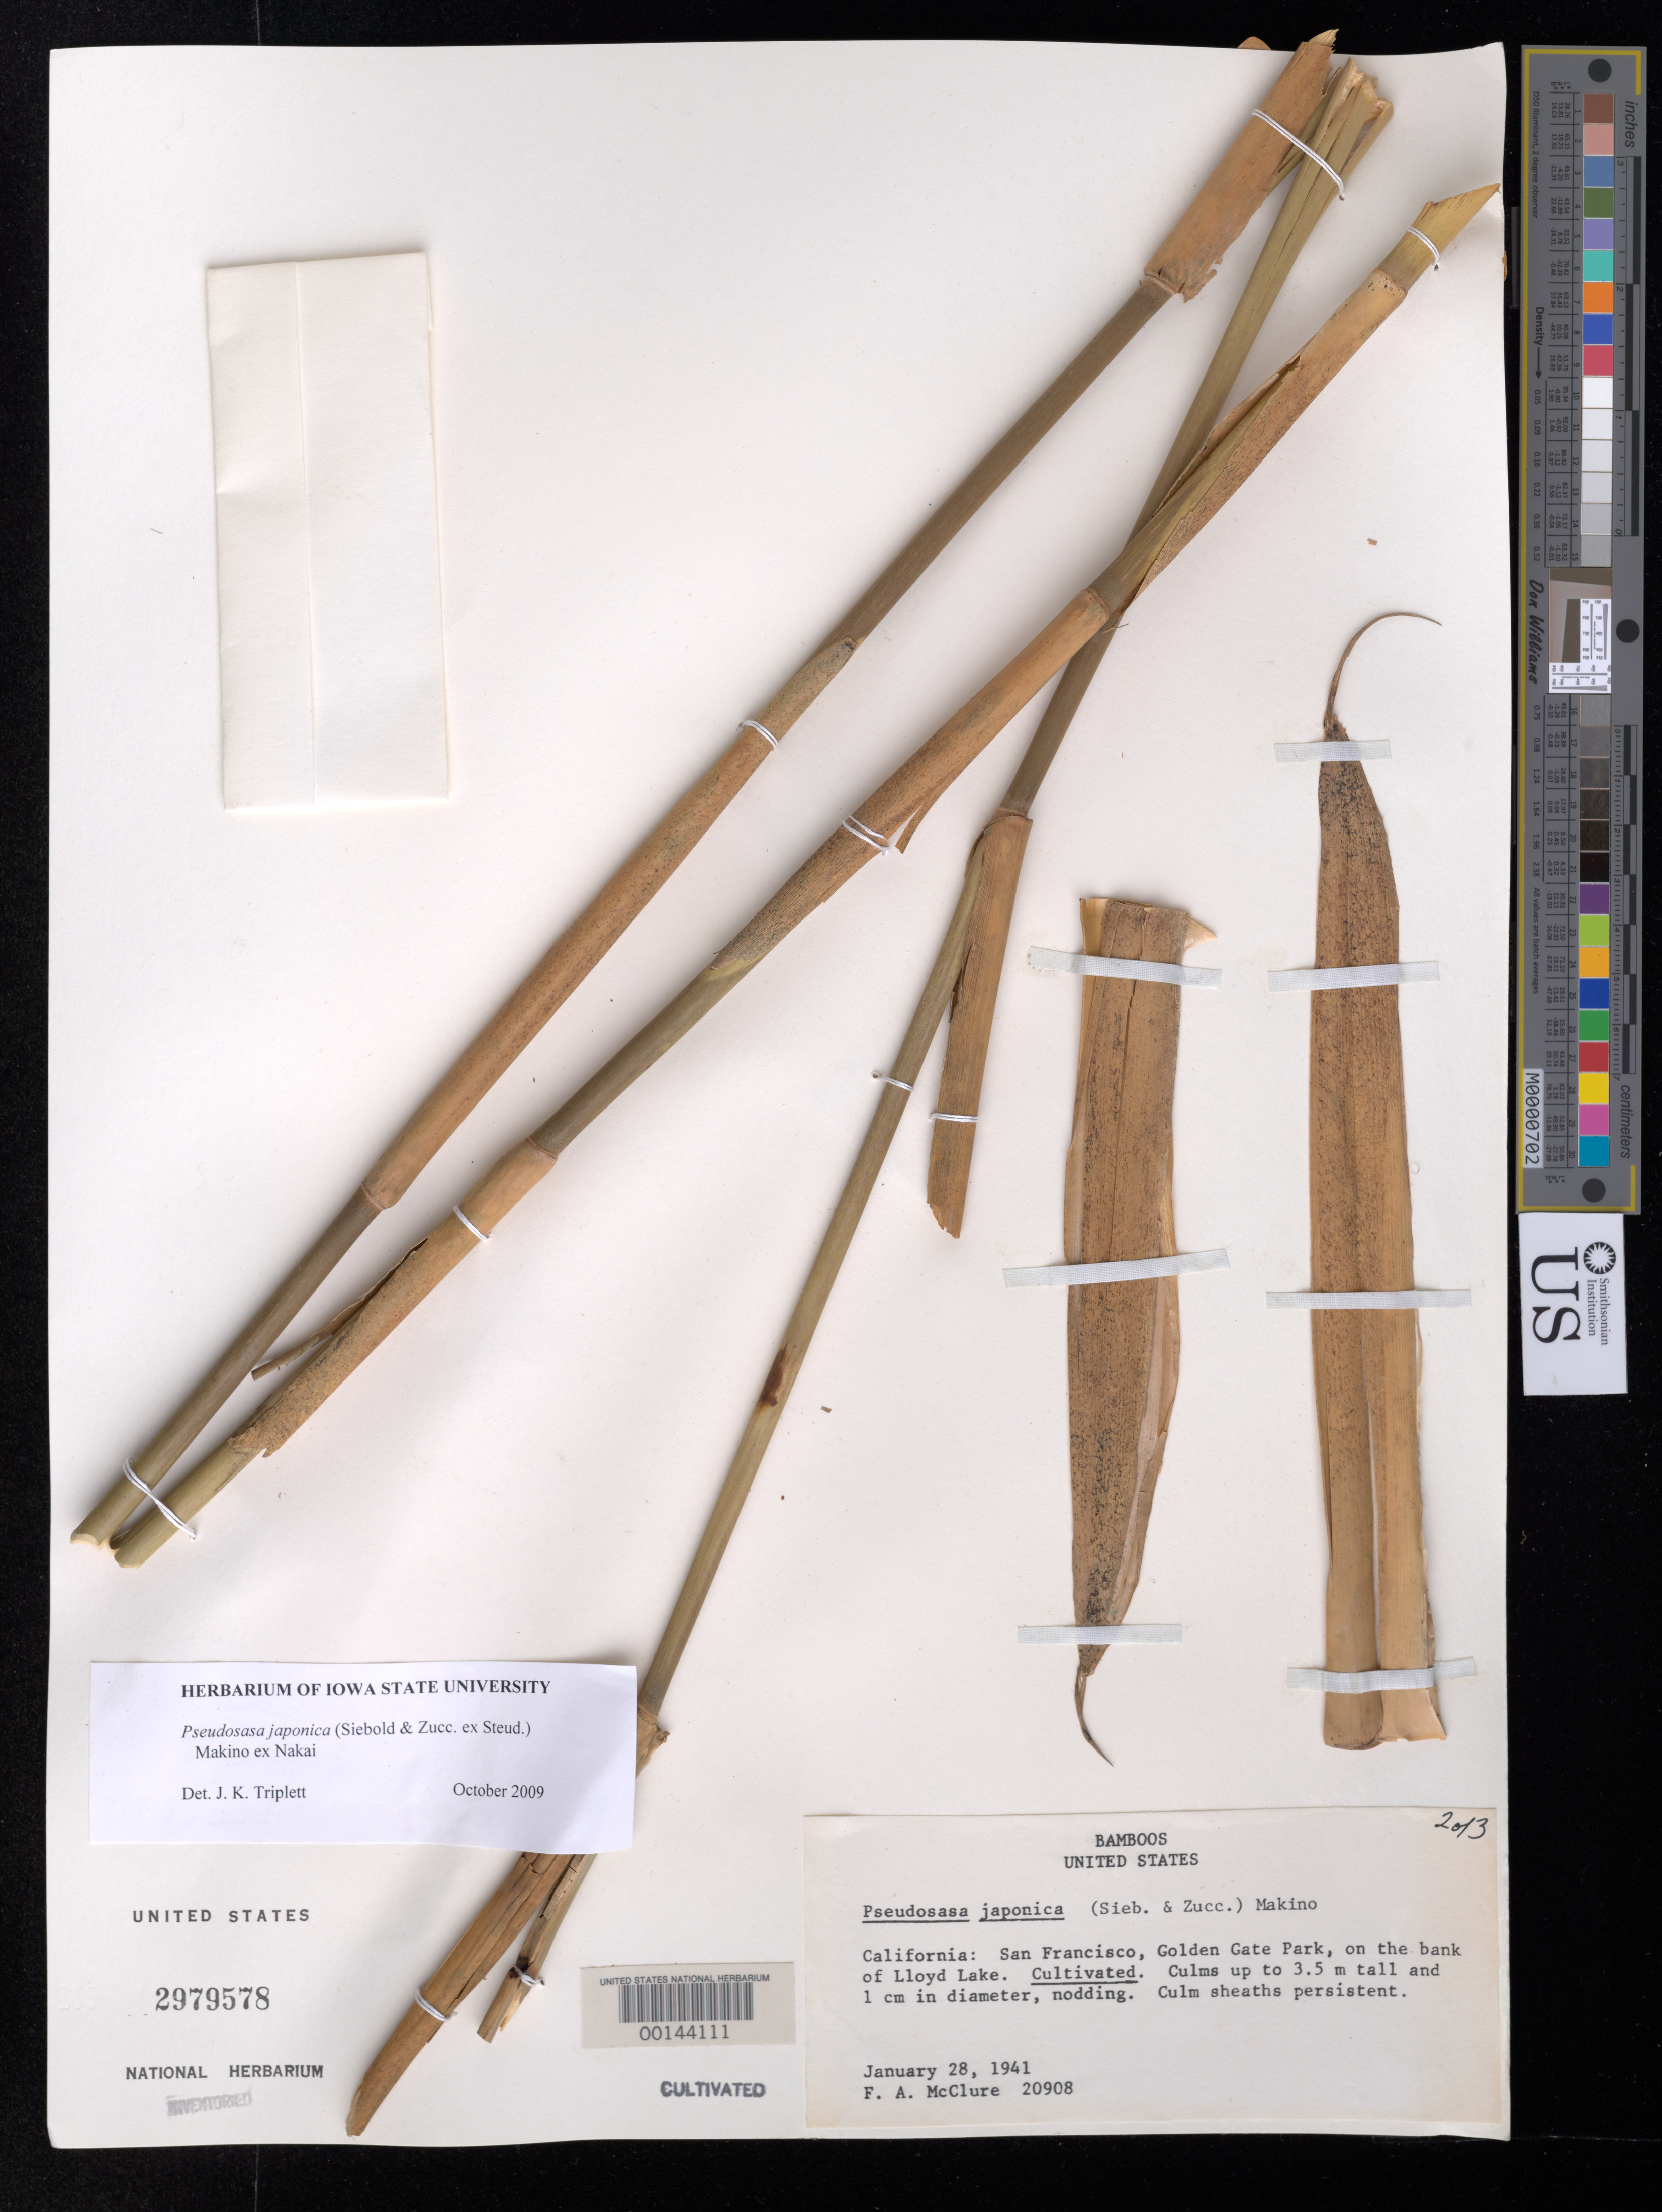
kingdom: Plantae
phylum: Tracheophyta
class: Liliopsida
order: Poales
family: Poaceae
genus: Pseudosasa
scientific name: Pseudosasa japonica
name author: (Siebold & Zucc. ex Steud.) Makino ex Nakai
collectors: F. A. McClure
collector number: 20908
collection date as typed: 28 Jan 1941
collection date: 1941-01-28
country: United States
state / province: California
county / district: San Francisco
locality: San francisco, golden gate park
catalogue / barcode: US 2979578